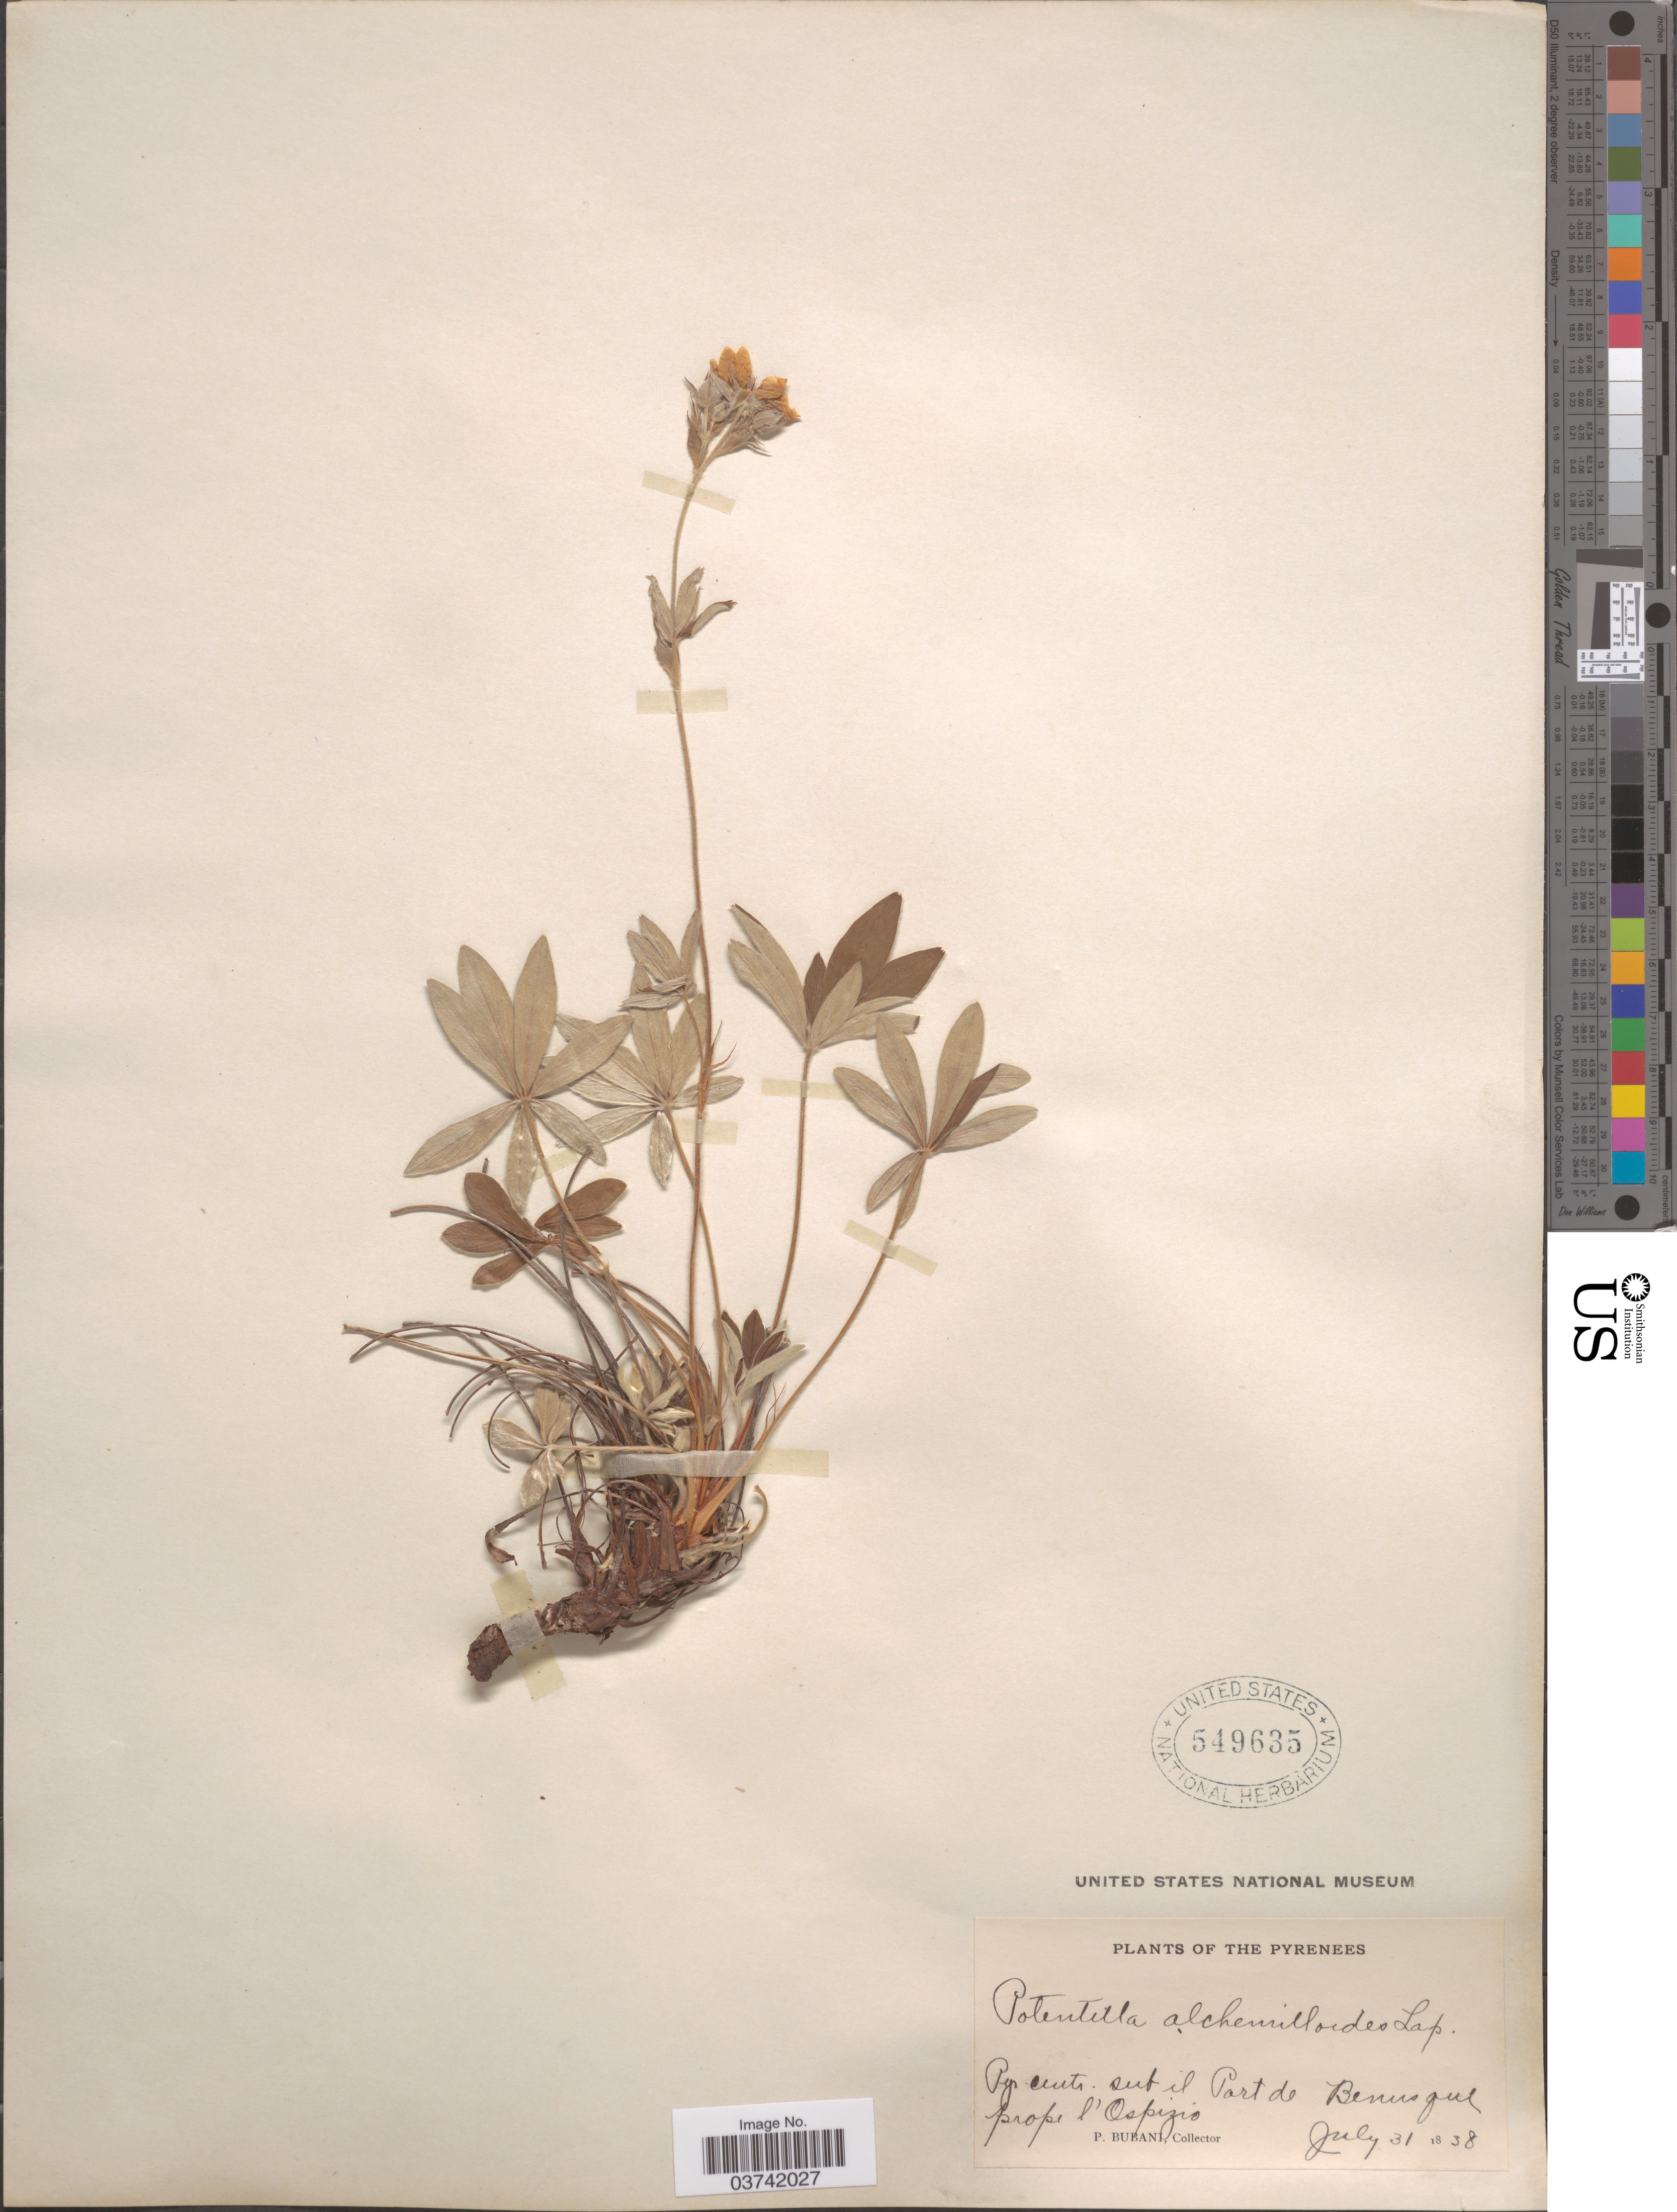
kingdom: Plantae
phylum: Tracheophyta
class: Magnoliopsida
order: Rosales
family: Rosaceae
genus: Potentilla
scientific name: Potentilla alchemilloides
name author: D.F.K. Schltdl.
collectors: P. Bubani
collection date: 1838-07-31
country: Spain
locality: Pyrenees. Pyr. centr. sub. il. Part de Benasque. prope. l'Ospizio.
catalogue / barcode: US 549635